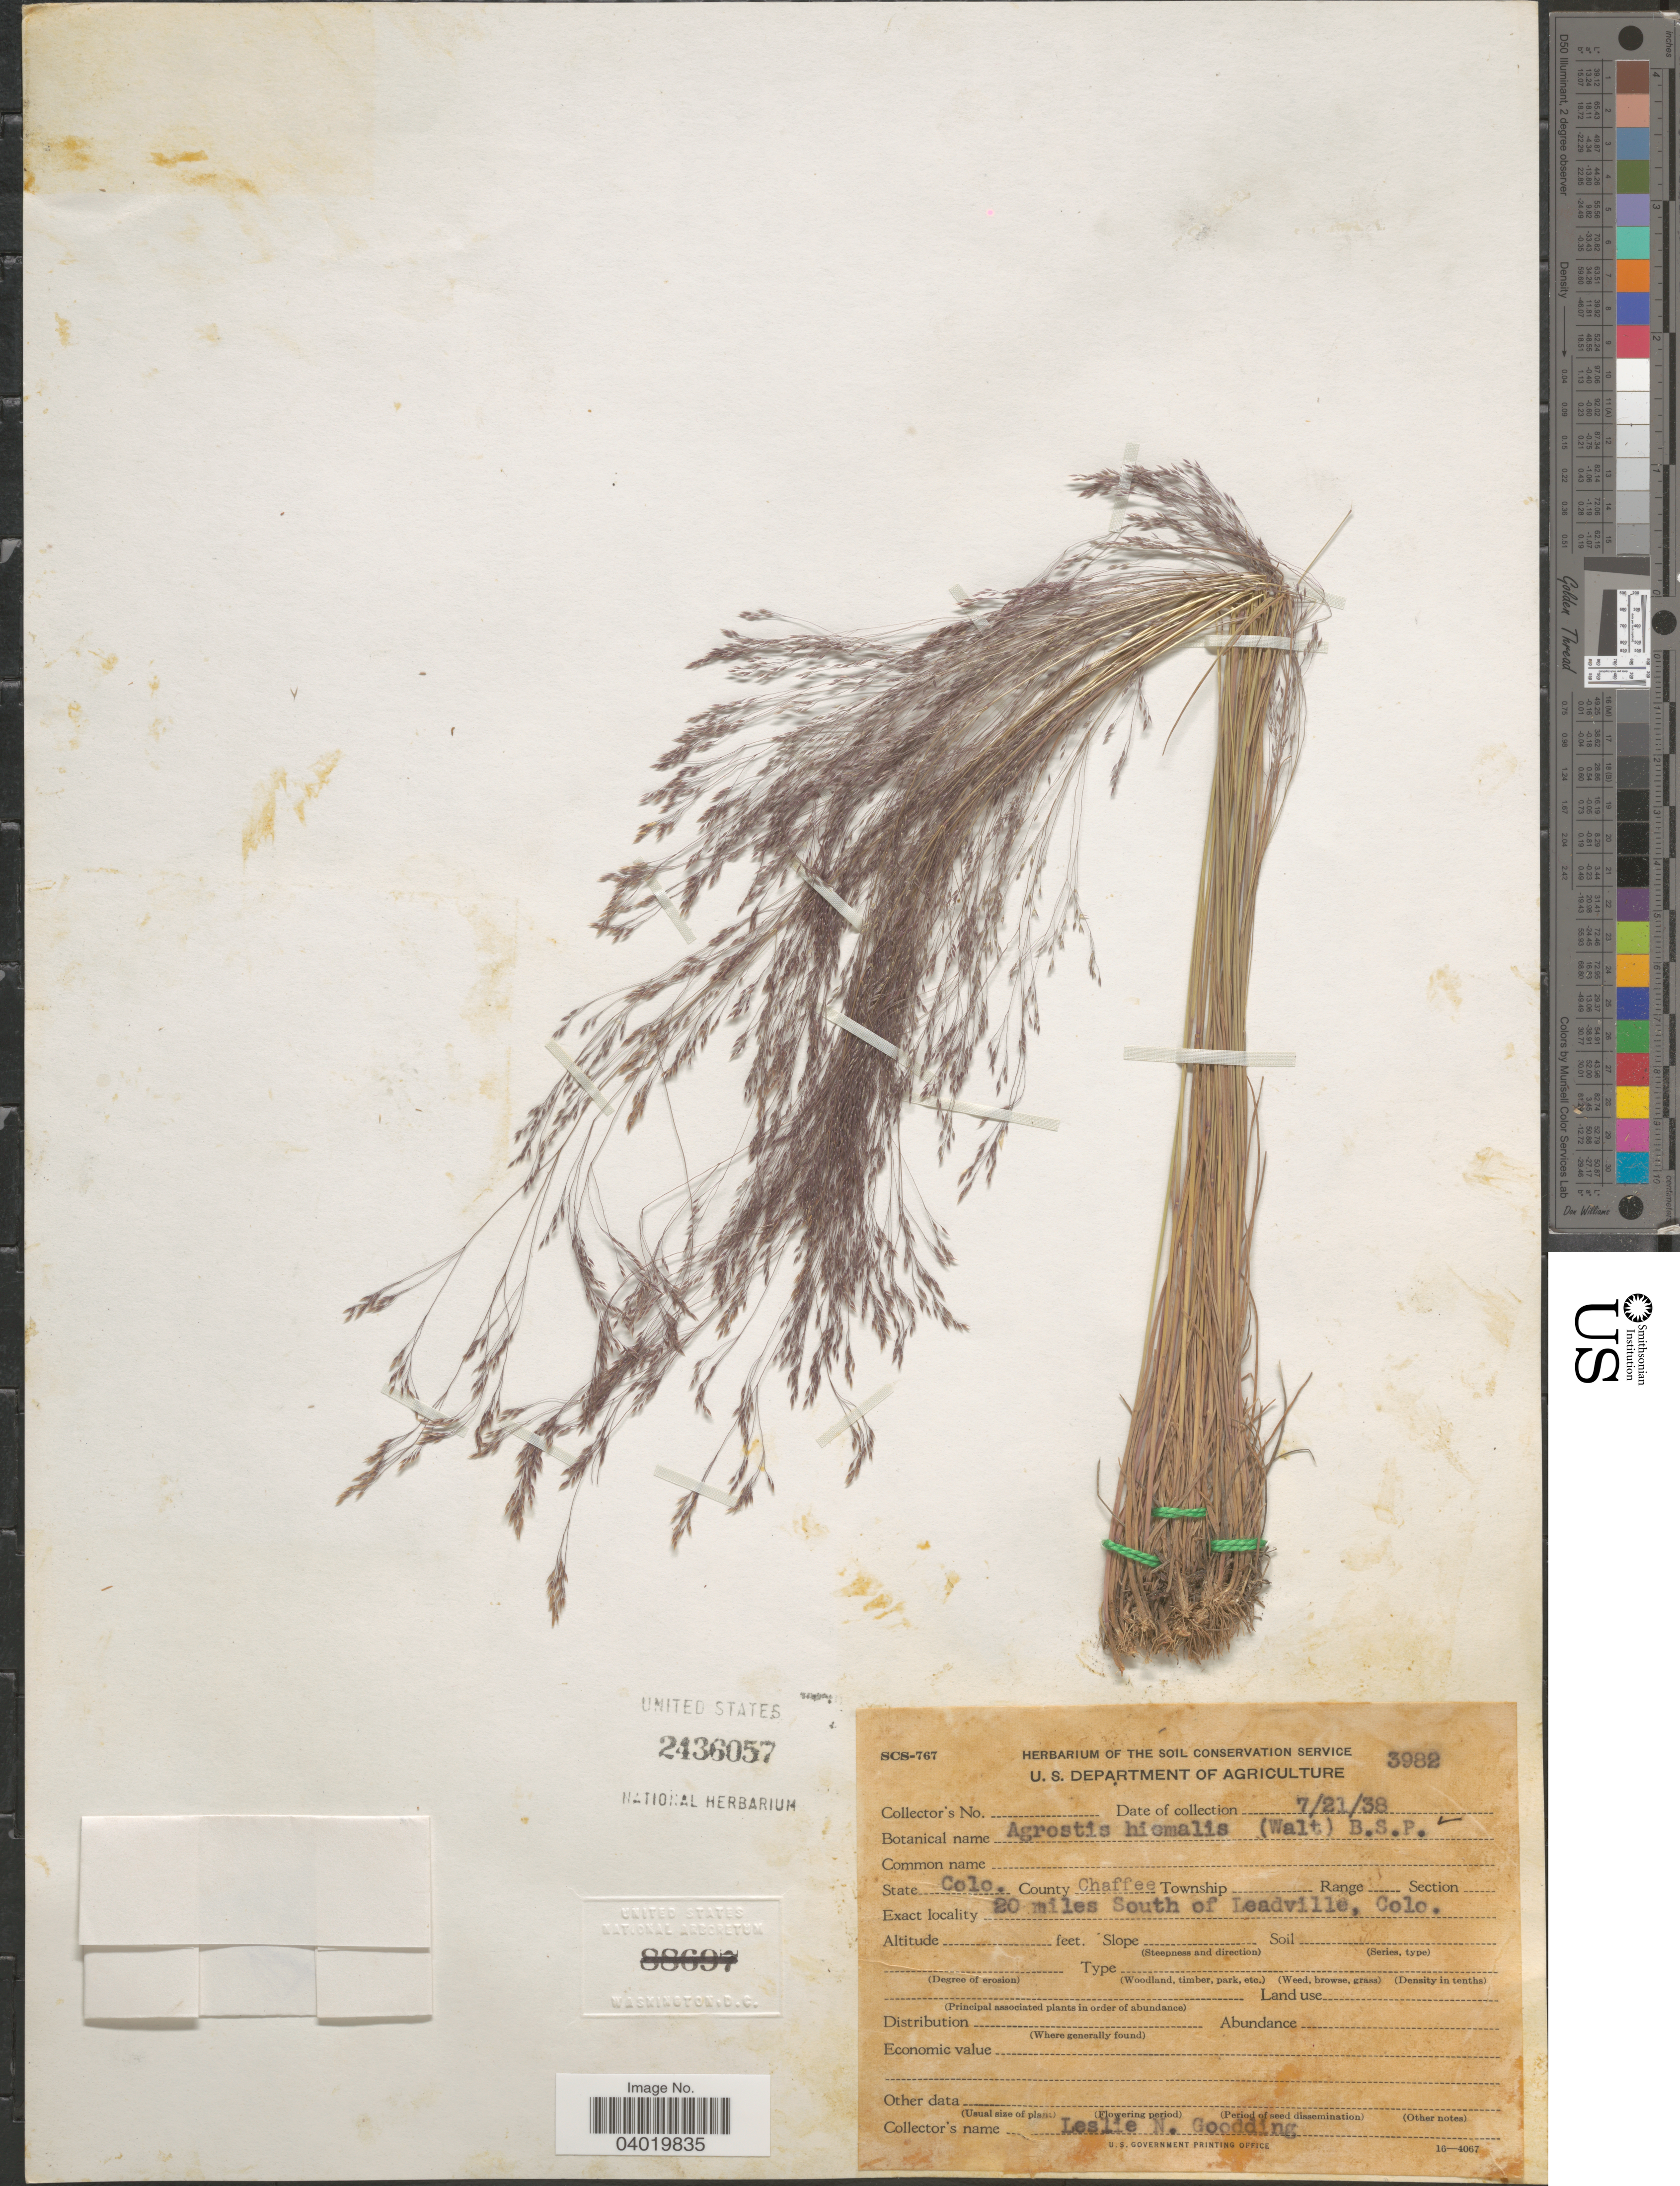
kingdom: Plantae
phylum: Tracheophyta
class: Liliopsida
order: Poales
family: Poaceae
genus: Agrostis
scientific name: Agrostis hyemalis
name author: (Walter) Britton et al.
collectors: L. N. Goodding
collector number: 3982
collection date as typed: Transcribed d/m/y: 21/7/38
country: United States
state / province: Colorado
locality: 20 miles South of Leadville, Colo.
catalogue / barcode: US 2436057